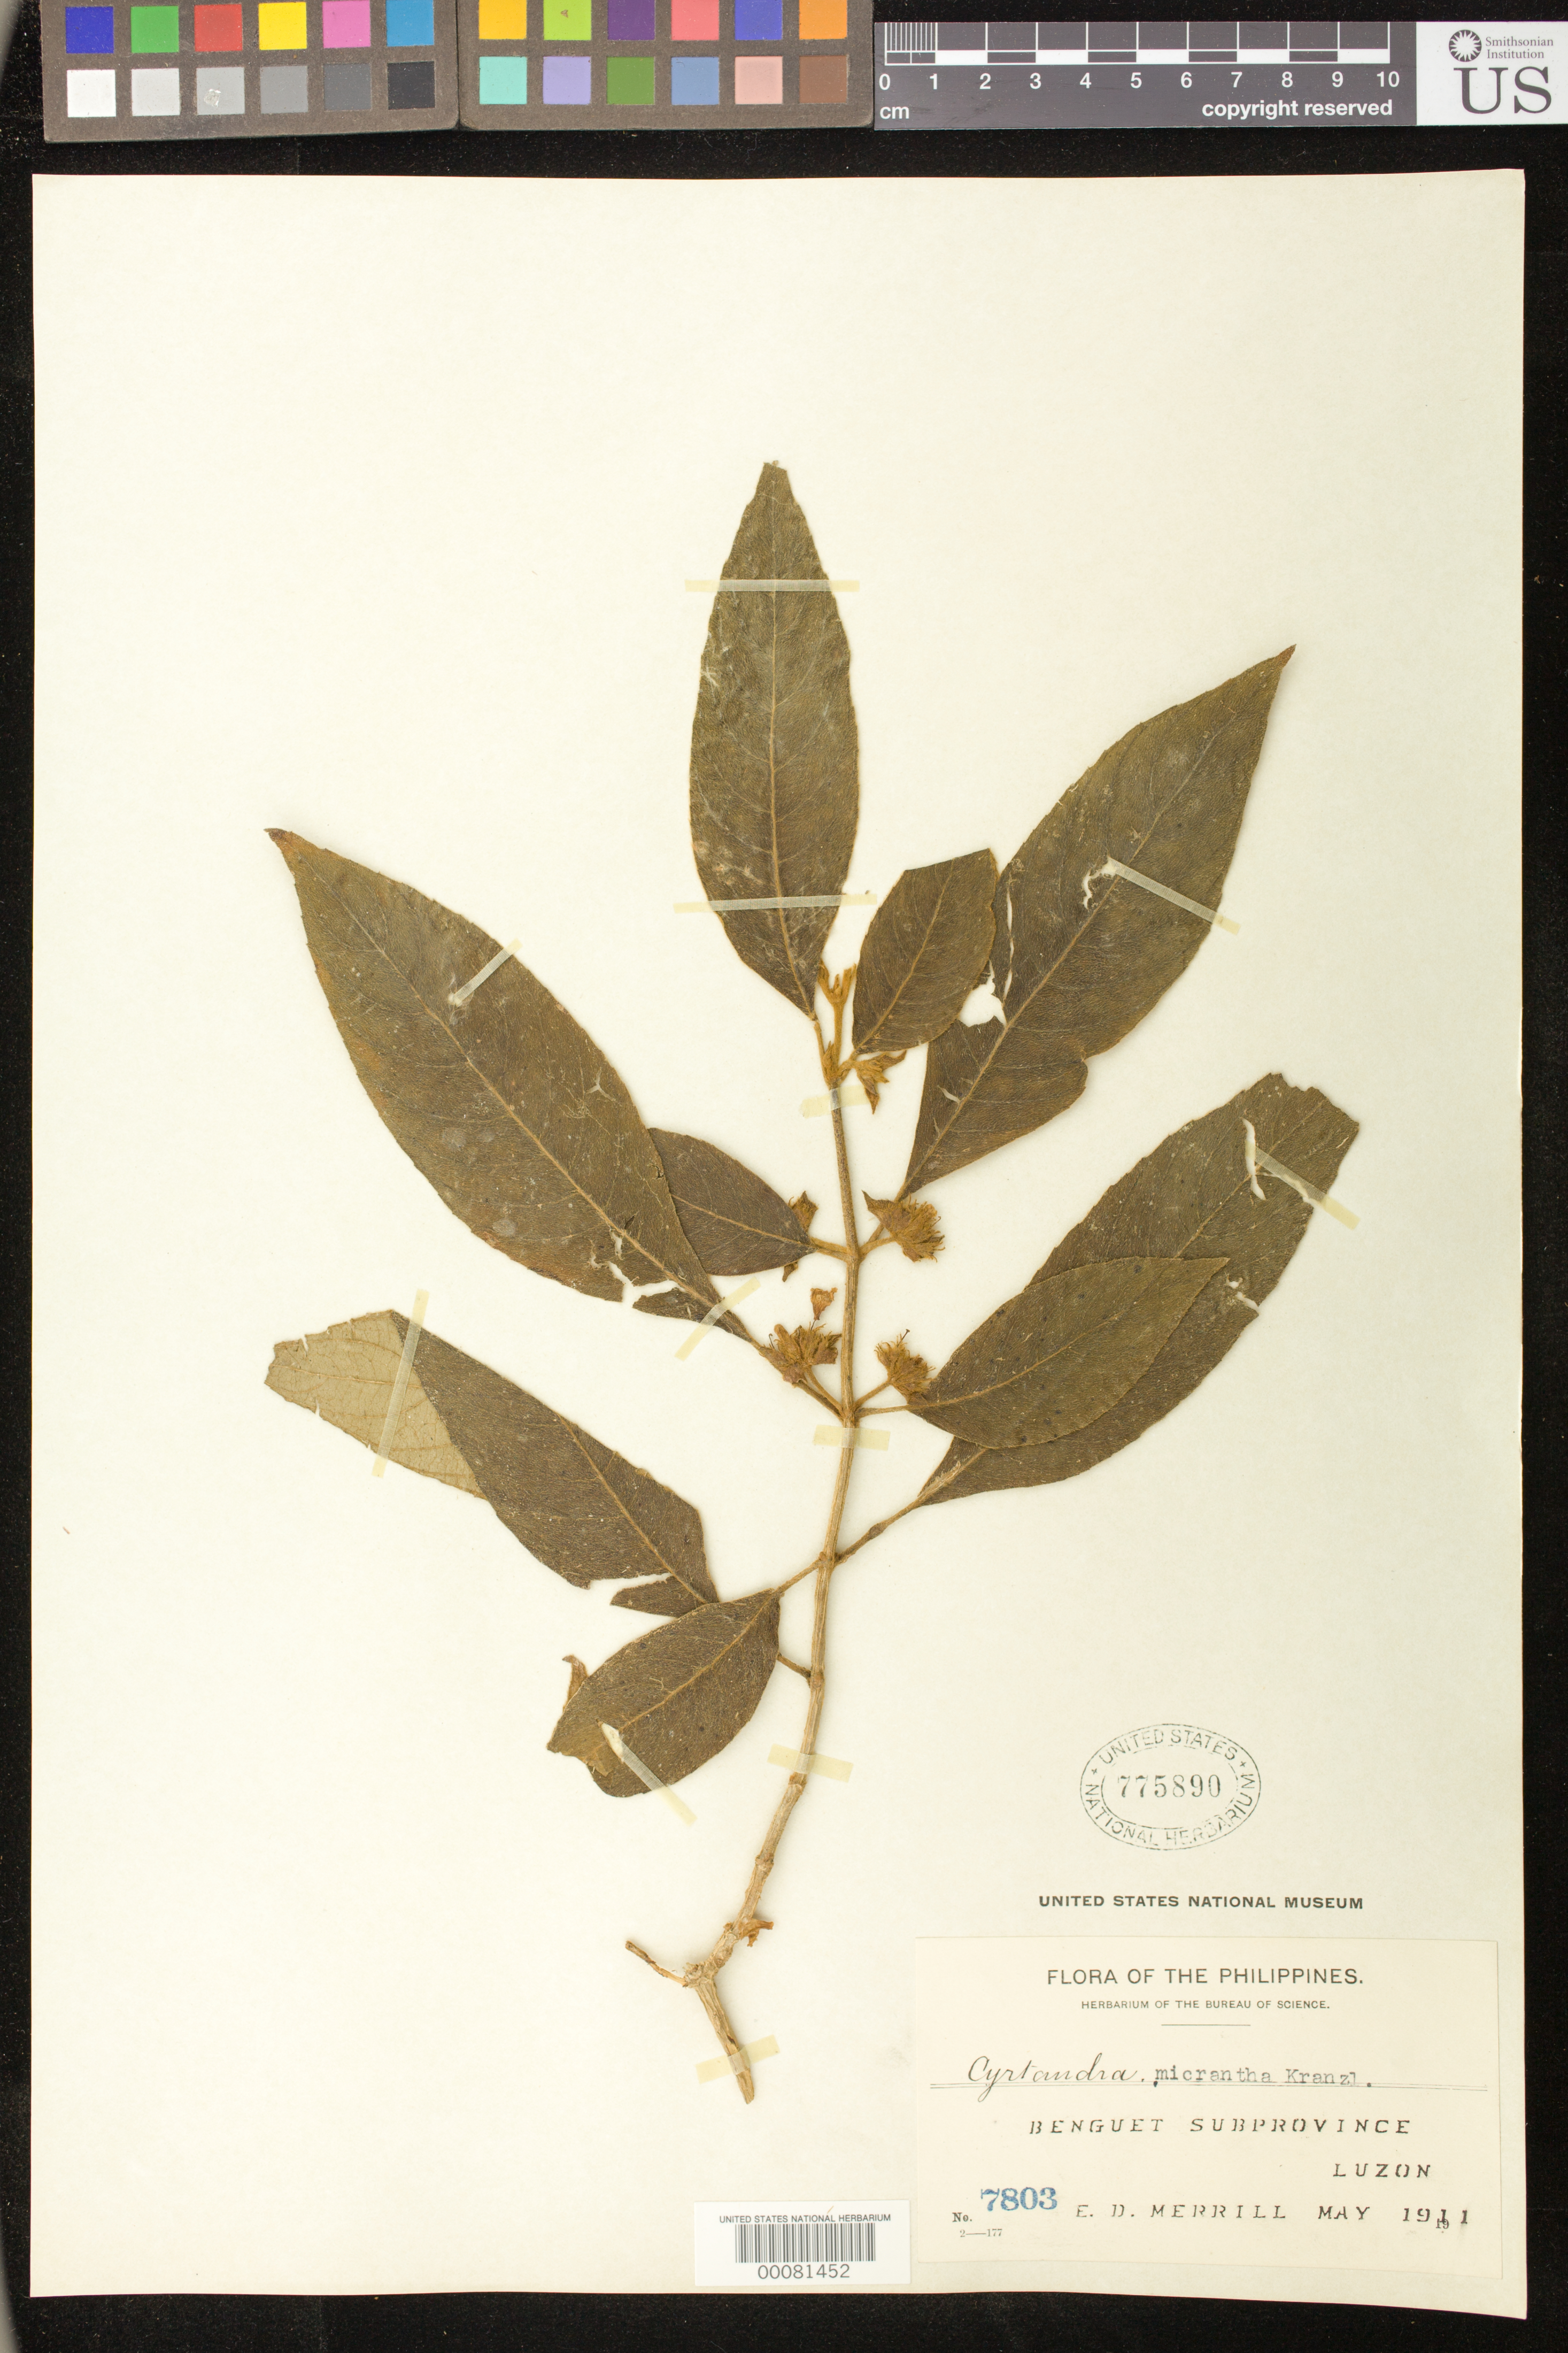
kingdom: Plantae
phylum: Tracheophyta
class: Magnoliopsida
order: Lamiales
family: Gesneriaceae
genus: Cyrtandra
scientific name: Cyrtandra micrantha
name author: Kraenzl.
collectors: E. Merrill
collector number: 7803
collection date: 1911-05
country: Philippines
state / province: Cordillera (Administrative Region)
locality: Benguet Subprovince, Luzon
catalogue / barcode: US 775890